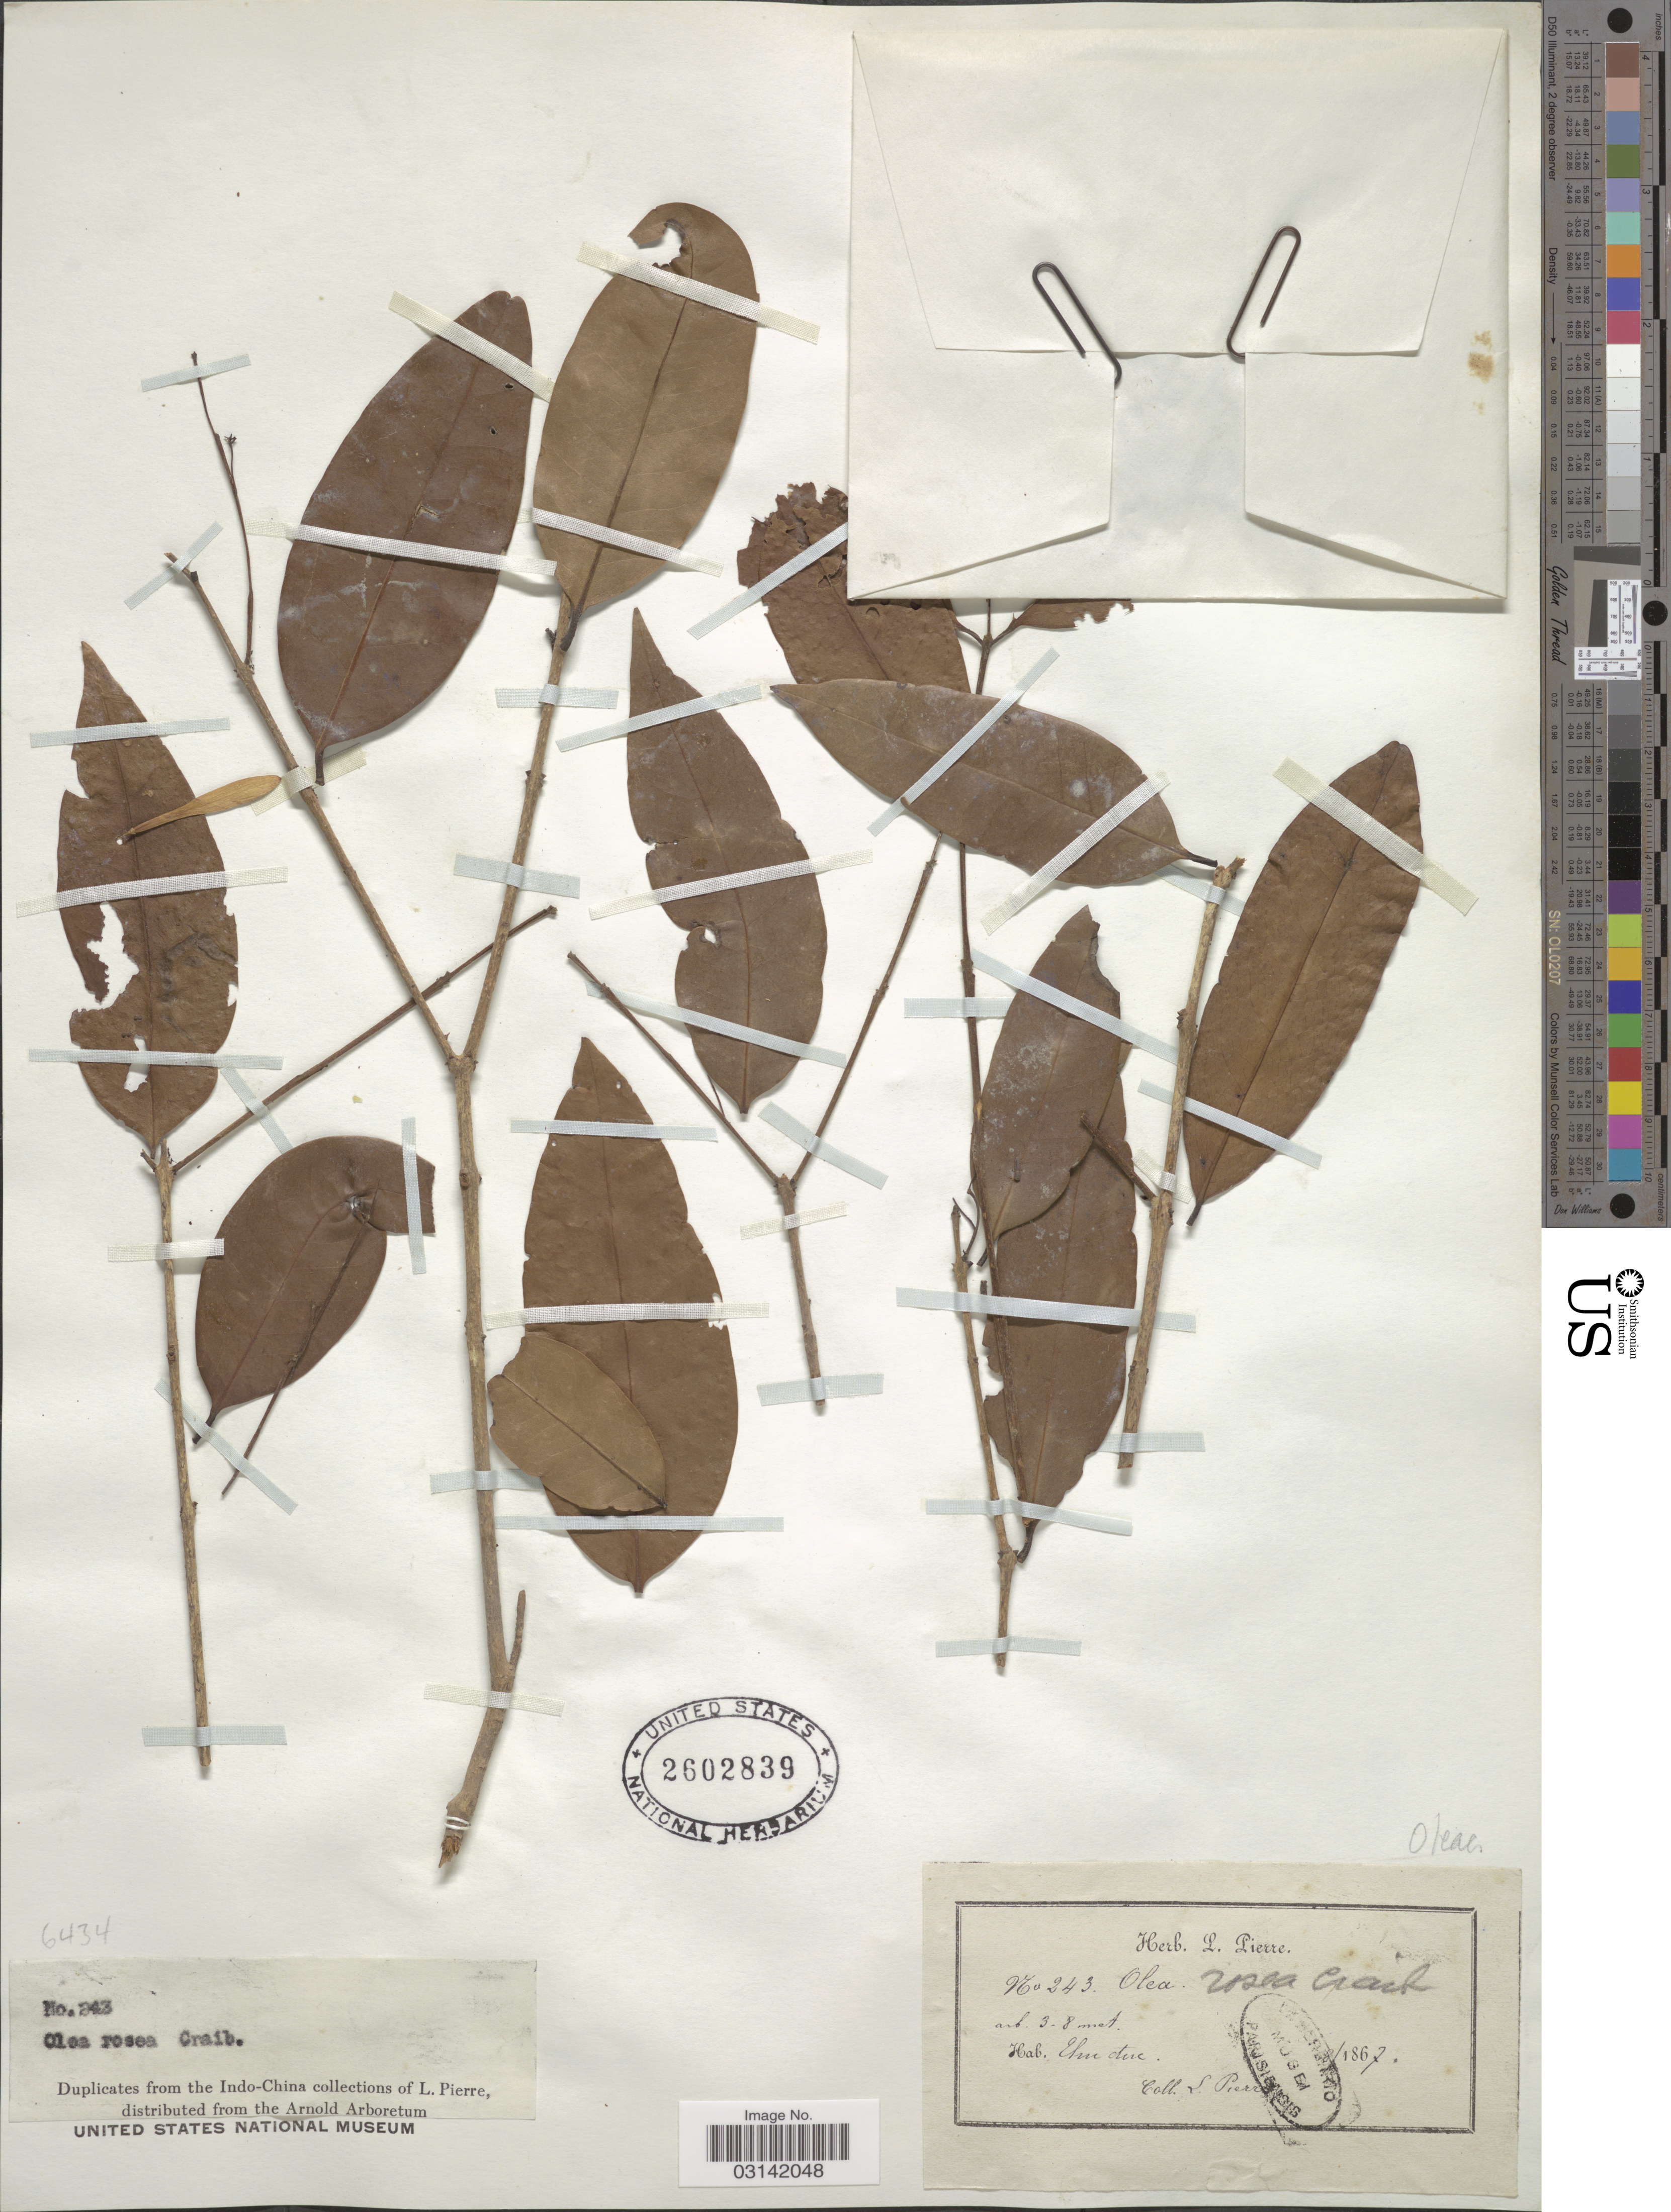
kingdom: Plantae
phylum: Tracheophyta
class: Magnoliopsida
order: Lamiales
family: Oleaceae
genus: Tetrapilus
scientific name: Tetrapilus roseus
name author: (Craib) L.A.S. Johnson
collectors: L. Pierre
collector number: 243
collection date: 1867-08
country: Vietnam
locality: Thu duc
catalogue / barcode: US 2602839